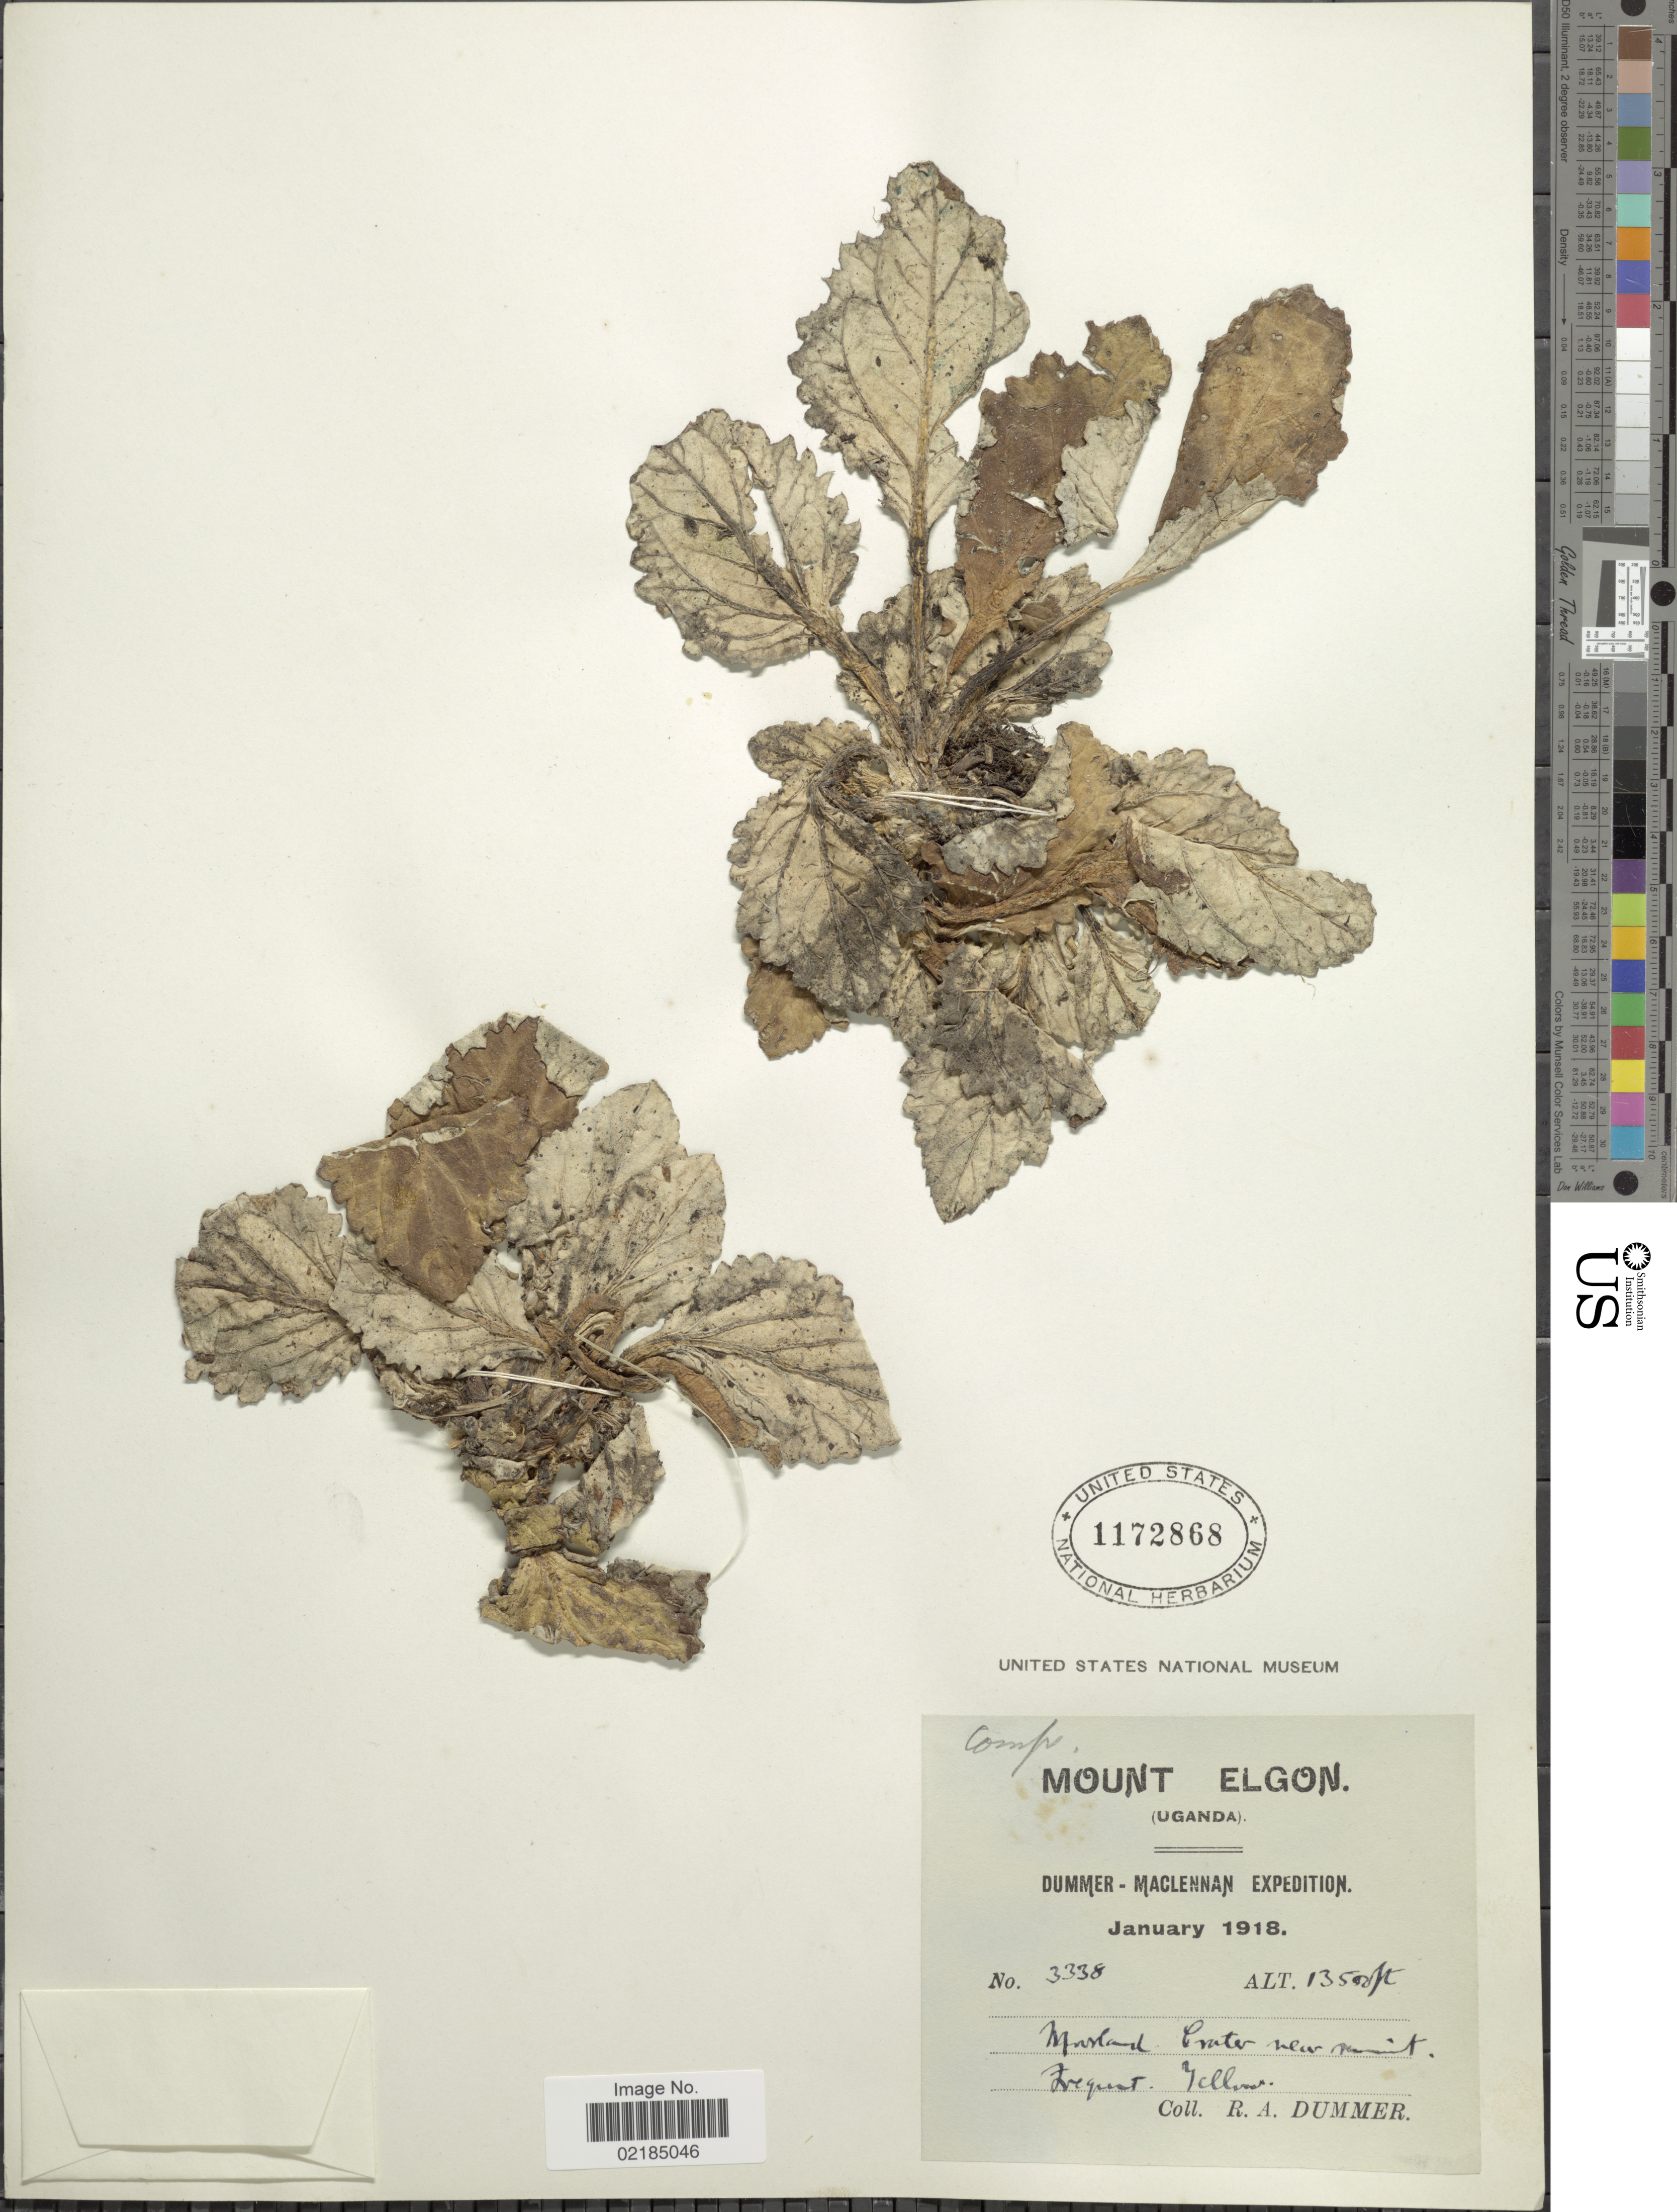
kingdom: Plantae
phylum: Tracheophyta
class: Magnoliopsida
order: Asterales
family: Asteraceae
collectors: R. Dümmer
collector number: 3338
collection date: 1918-01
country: Uganda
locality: Mount Elgon (Uganda). Moorland Crater near summit.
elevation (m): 4115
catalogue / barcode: US 1172868